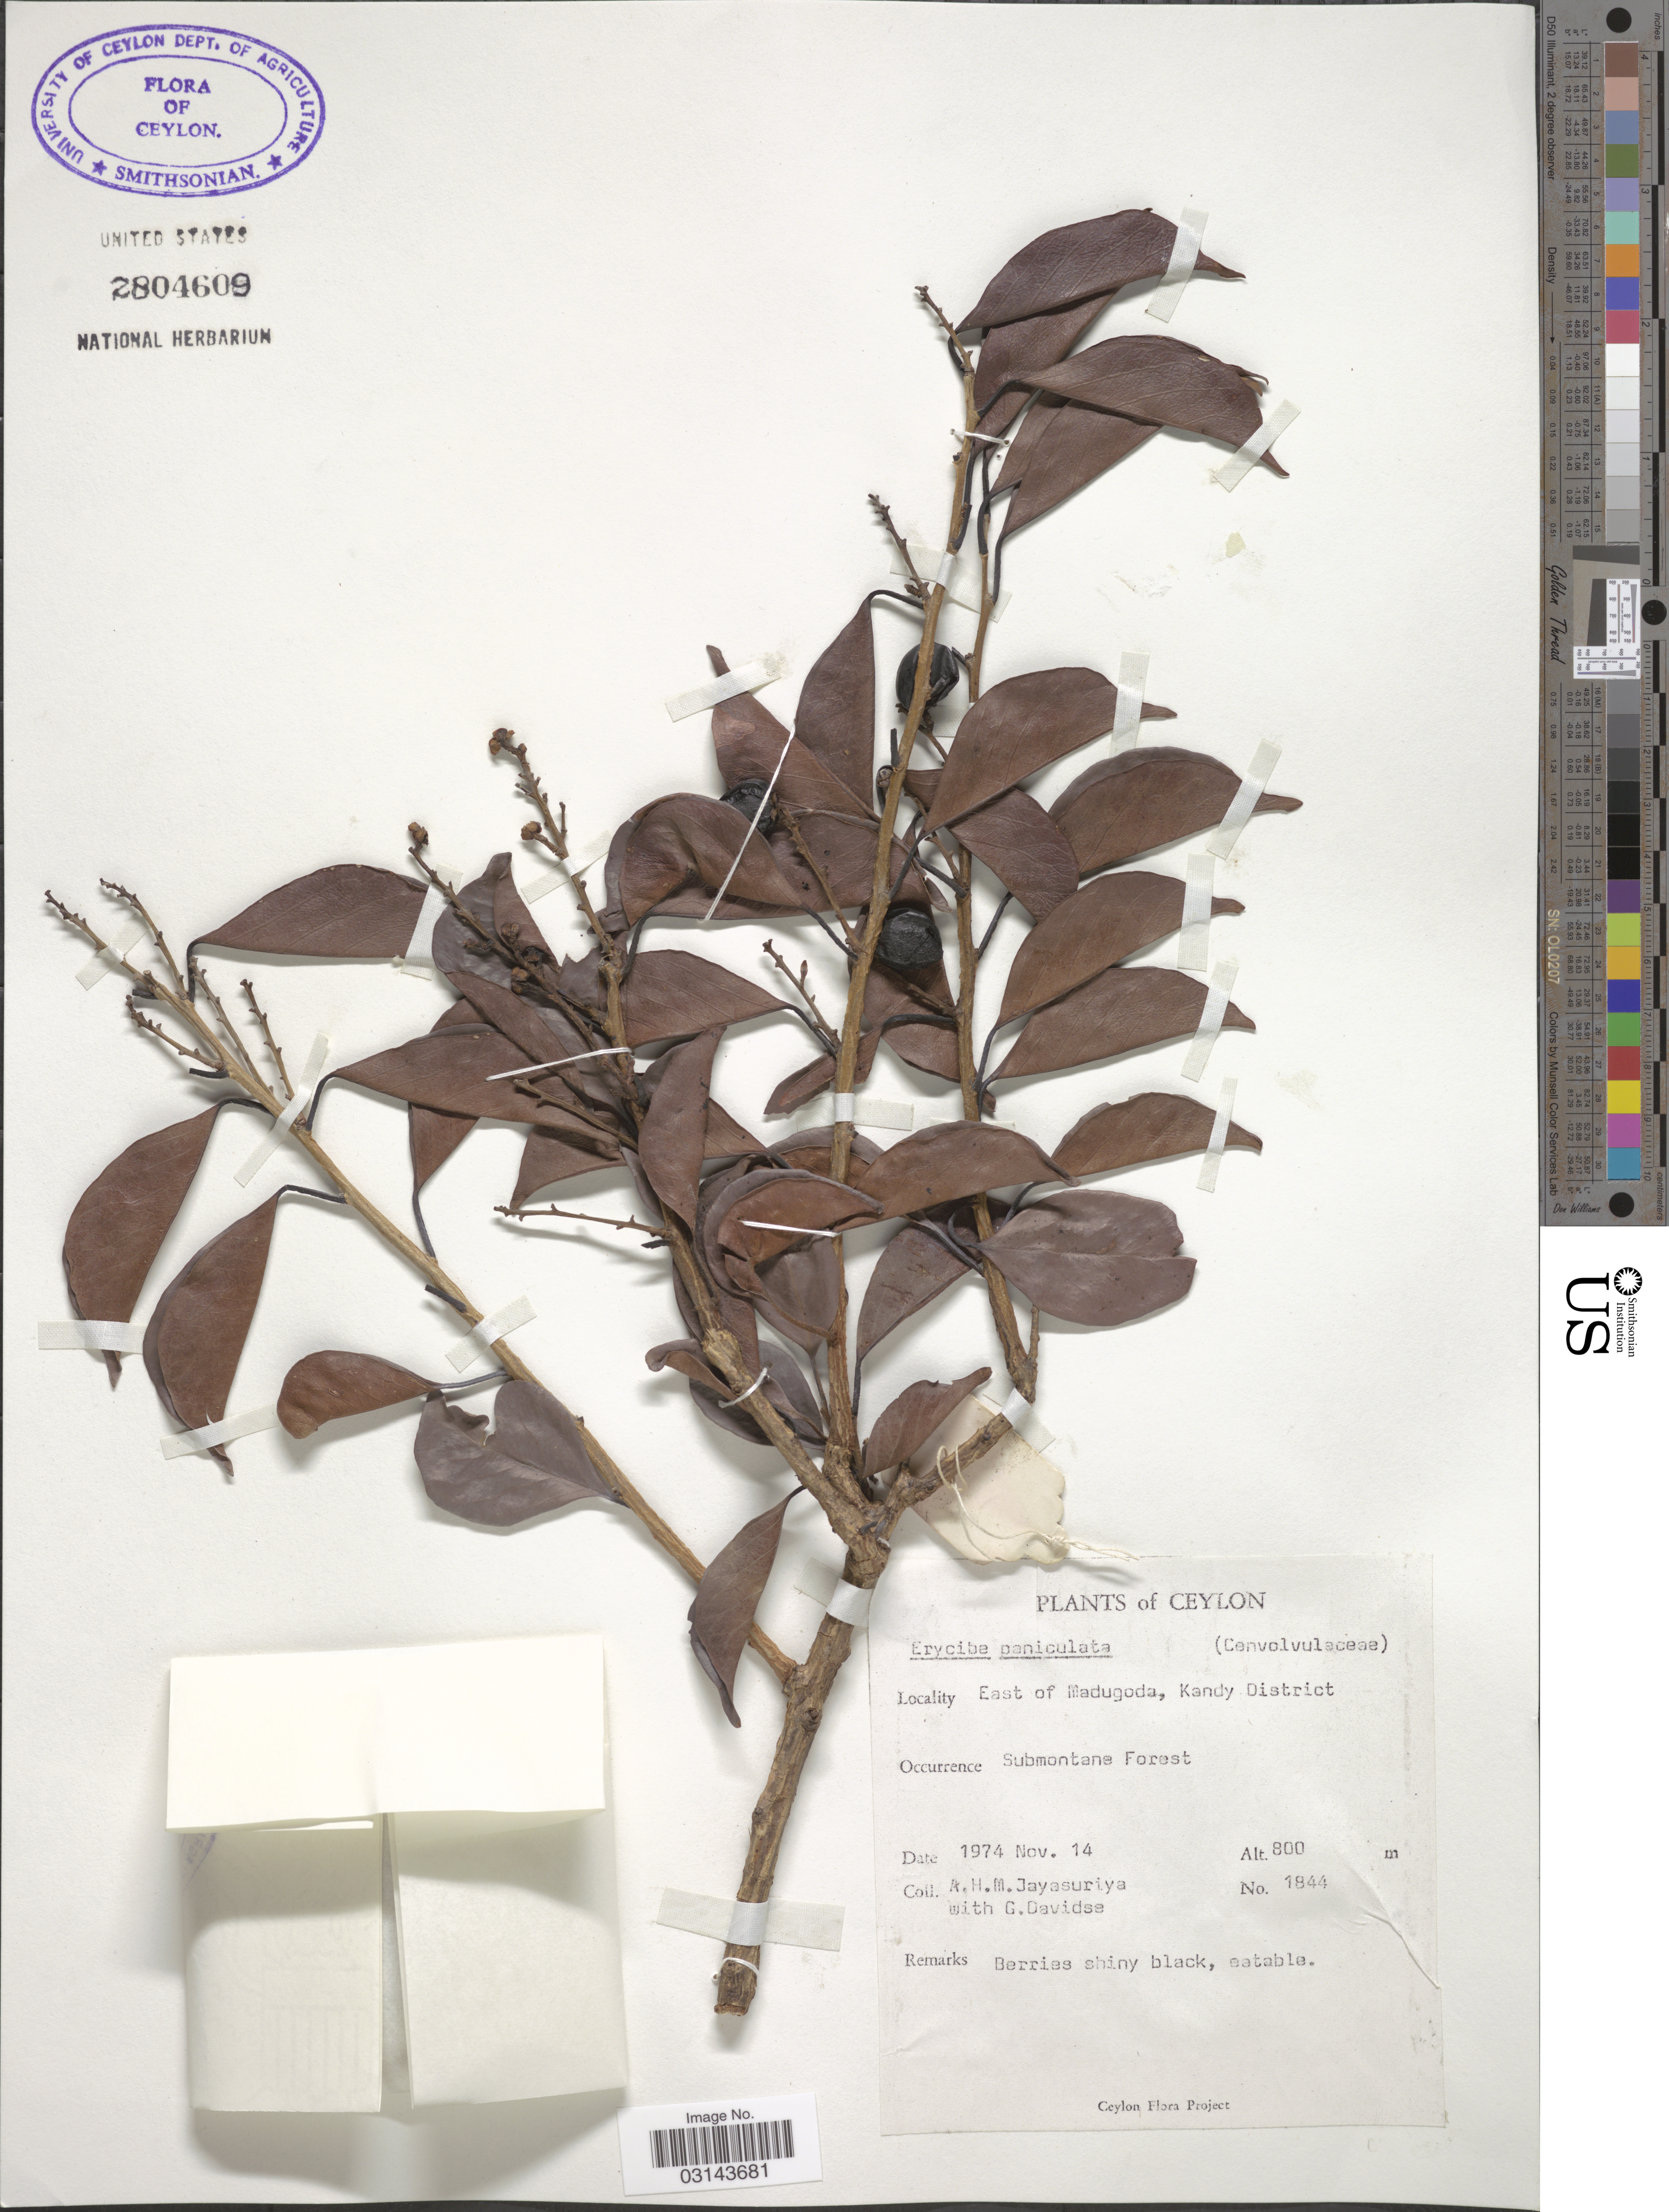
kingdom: Plantae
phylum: Tracheophyta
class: Magnoliopsida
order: Solanales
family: Convolvulaceae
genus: Erycibe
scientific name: Erycibe paniculata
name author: Roxb.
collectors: A. H. Jayasuriya & G. Davidse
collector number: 1844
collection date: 1974-11-14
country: Sri Lanka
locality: Ceylon. East of Madugoda, Kandy District.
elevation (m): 800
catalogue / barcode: US 2804609